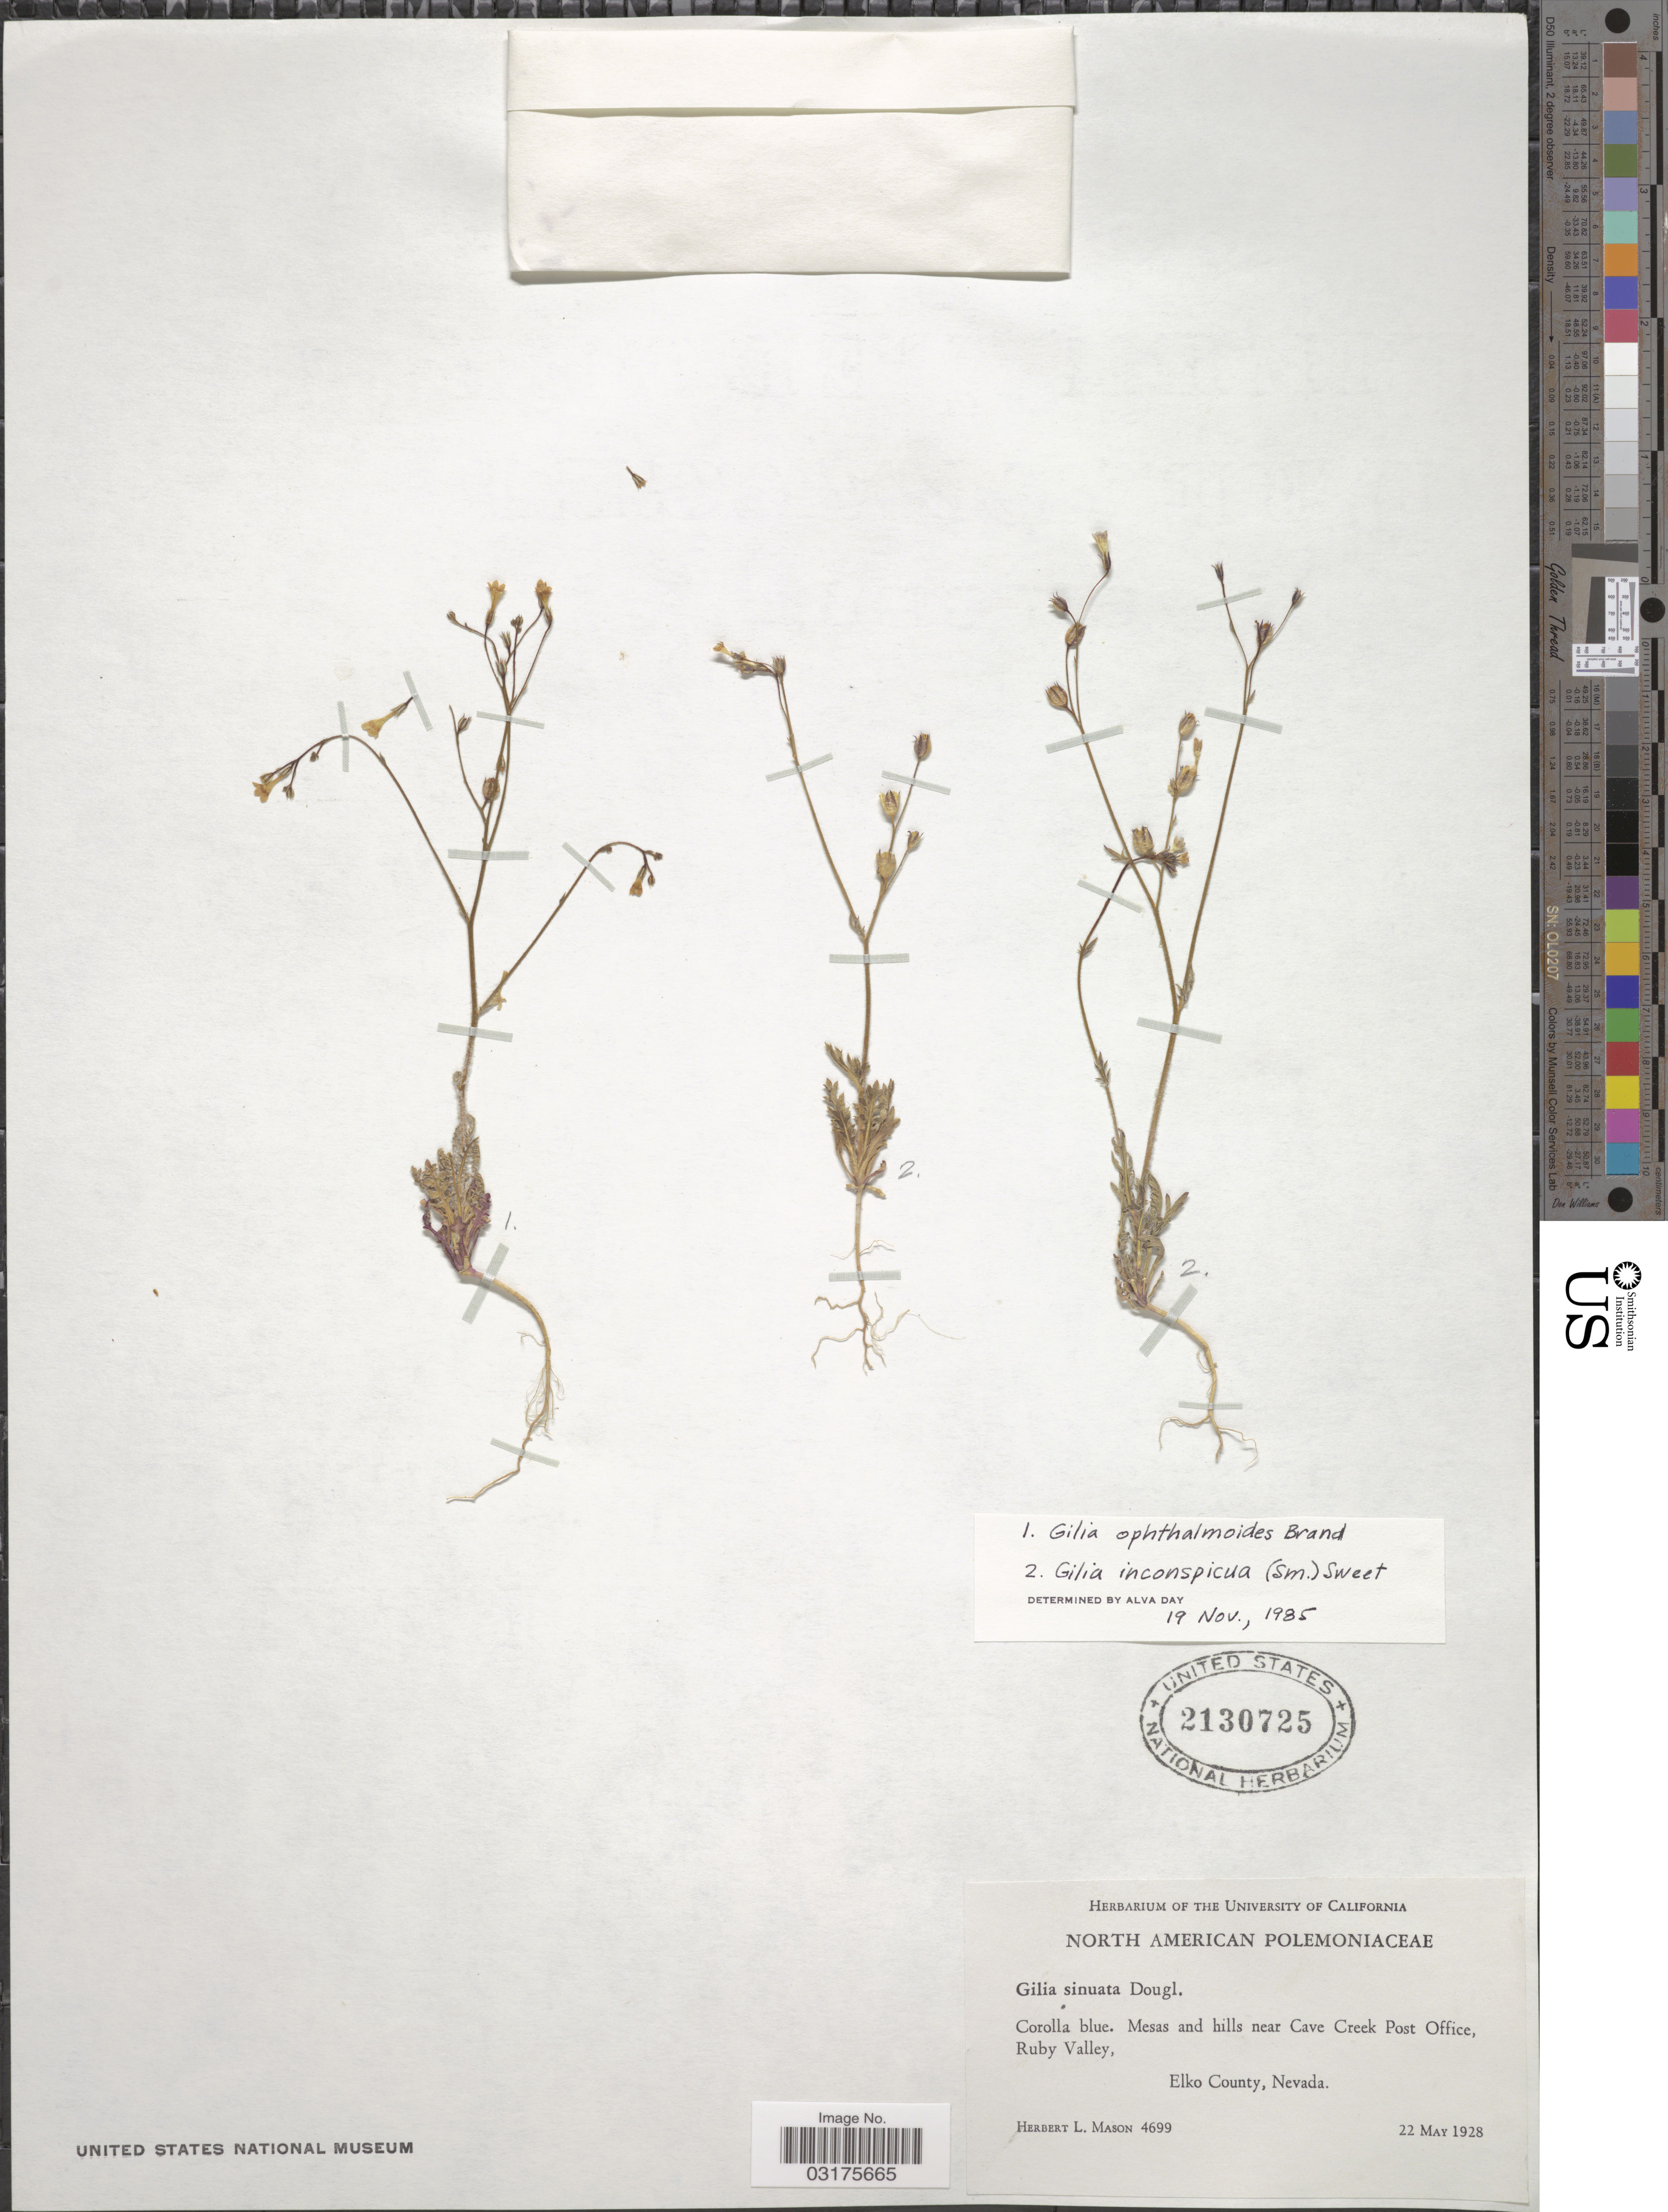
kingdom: Plantae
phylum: Tracheophyta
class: Magnoliopsida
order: Ericales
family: Polemoniaceae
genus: Gilia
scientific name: Gilia inconspicua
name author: (Sm.) Sweet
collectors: H. L. Mason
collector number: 4699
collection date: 1928-05-22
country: United States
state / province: Nevada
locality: Mesas and hills near Cave Creek Post Office, Ruby Valley, Elko County.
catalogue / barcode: US 2130725